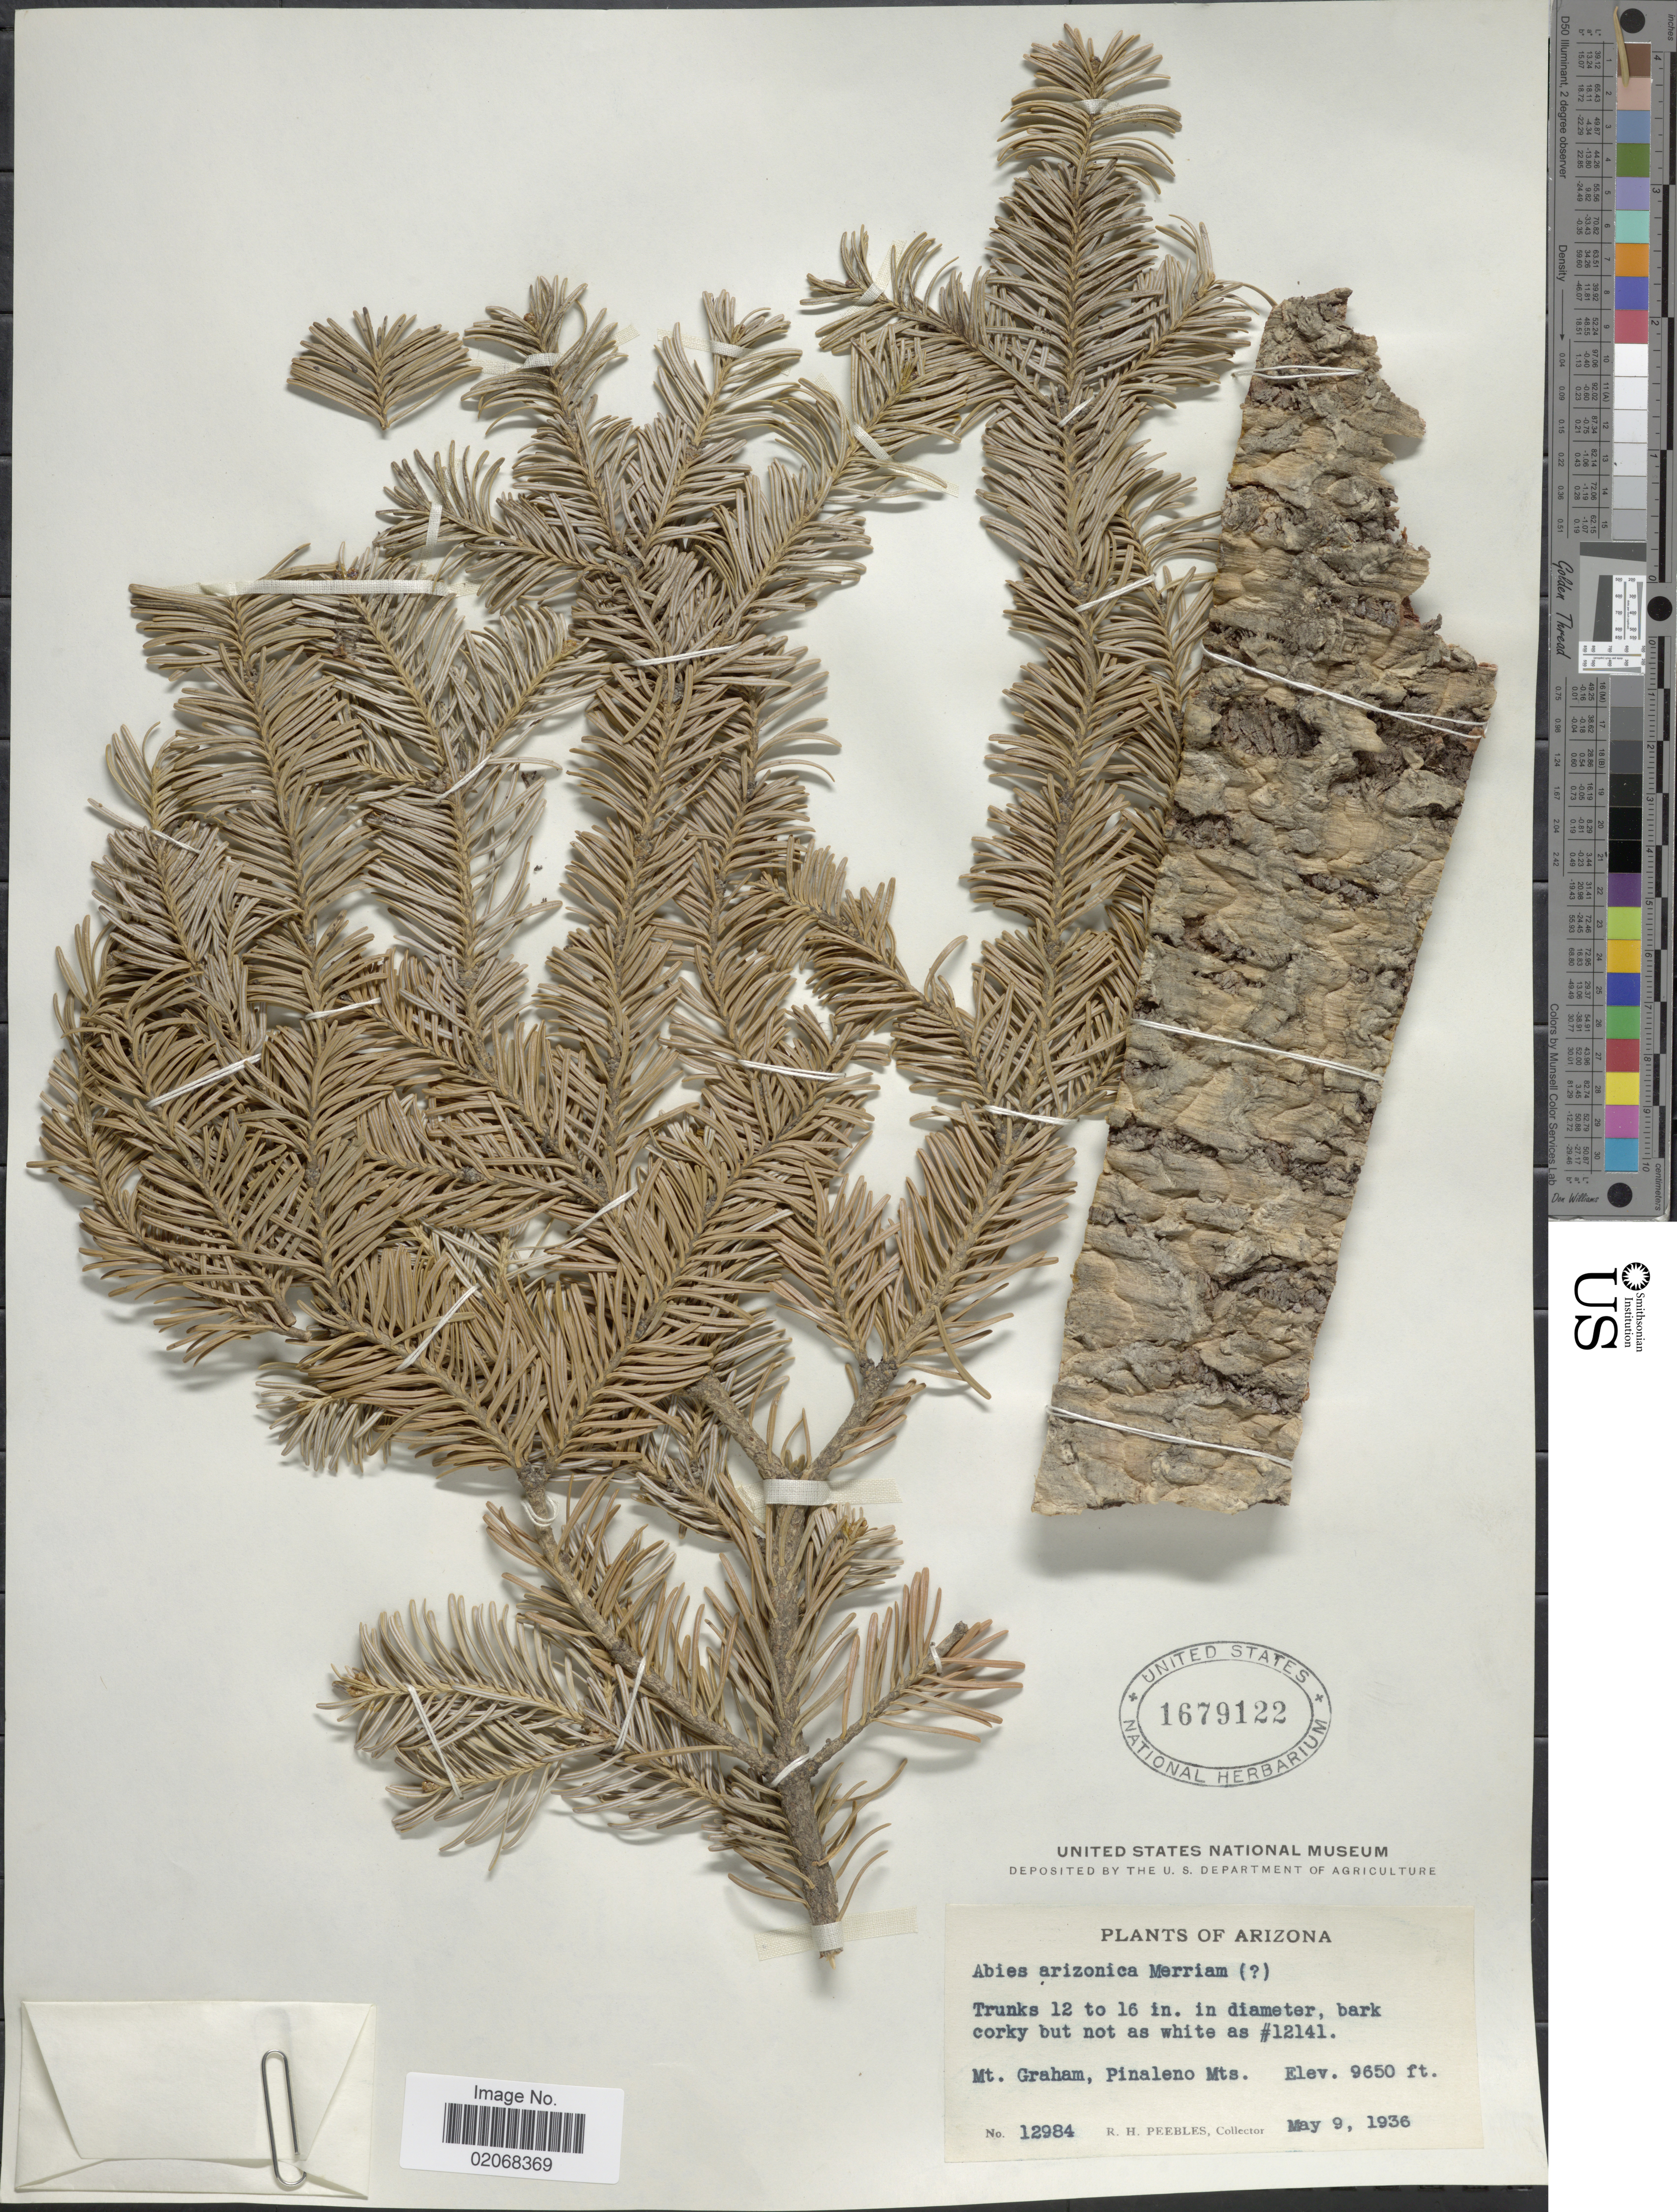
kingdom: Plantae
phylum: Tracheophyta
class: Pinopsida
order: Pinales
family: Pinaceae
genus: Abies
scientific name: Abies lasiocarpa var. arizonica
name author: (Merriam) Lemmon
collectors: R. H. Peebles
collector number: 12984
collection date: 1936-05-09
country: United States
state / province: Arizona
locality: Mt Graham, Pinaleno Mts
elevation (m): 2941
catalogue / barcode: US 1679122